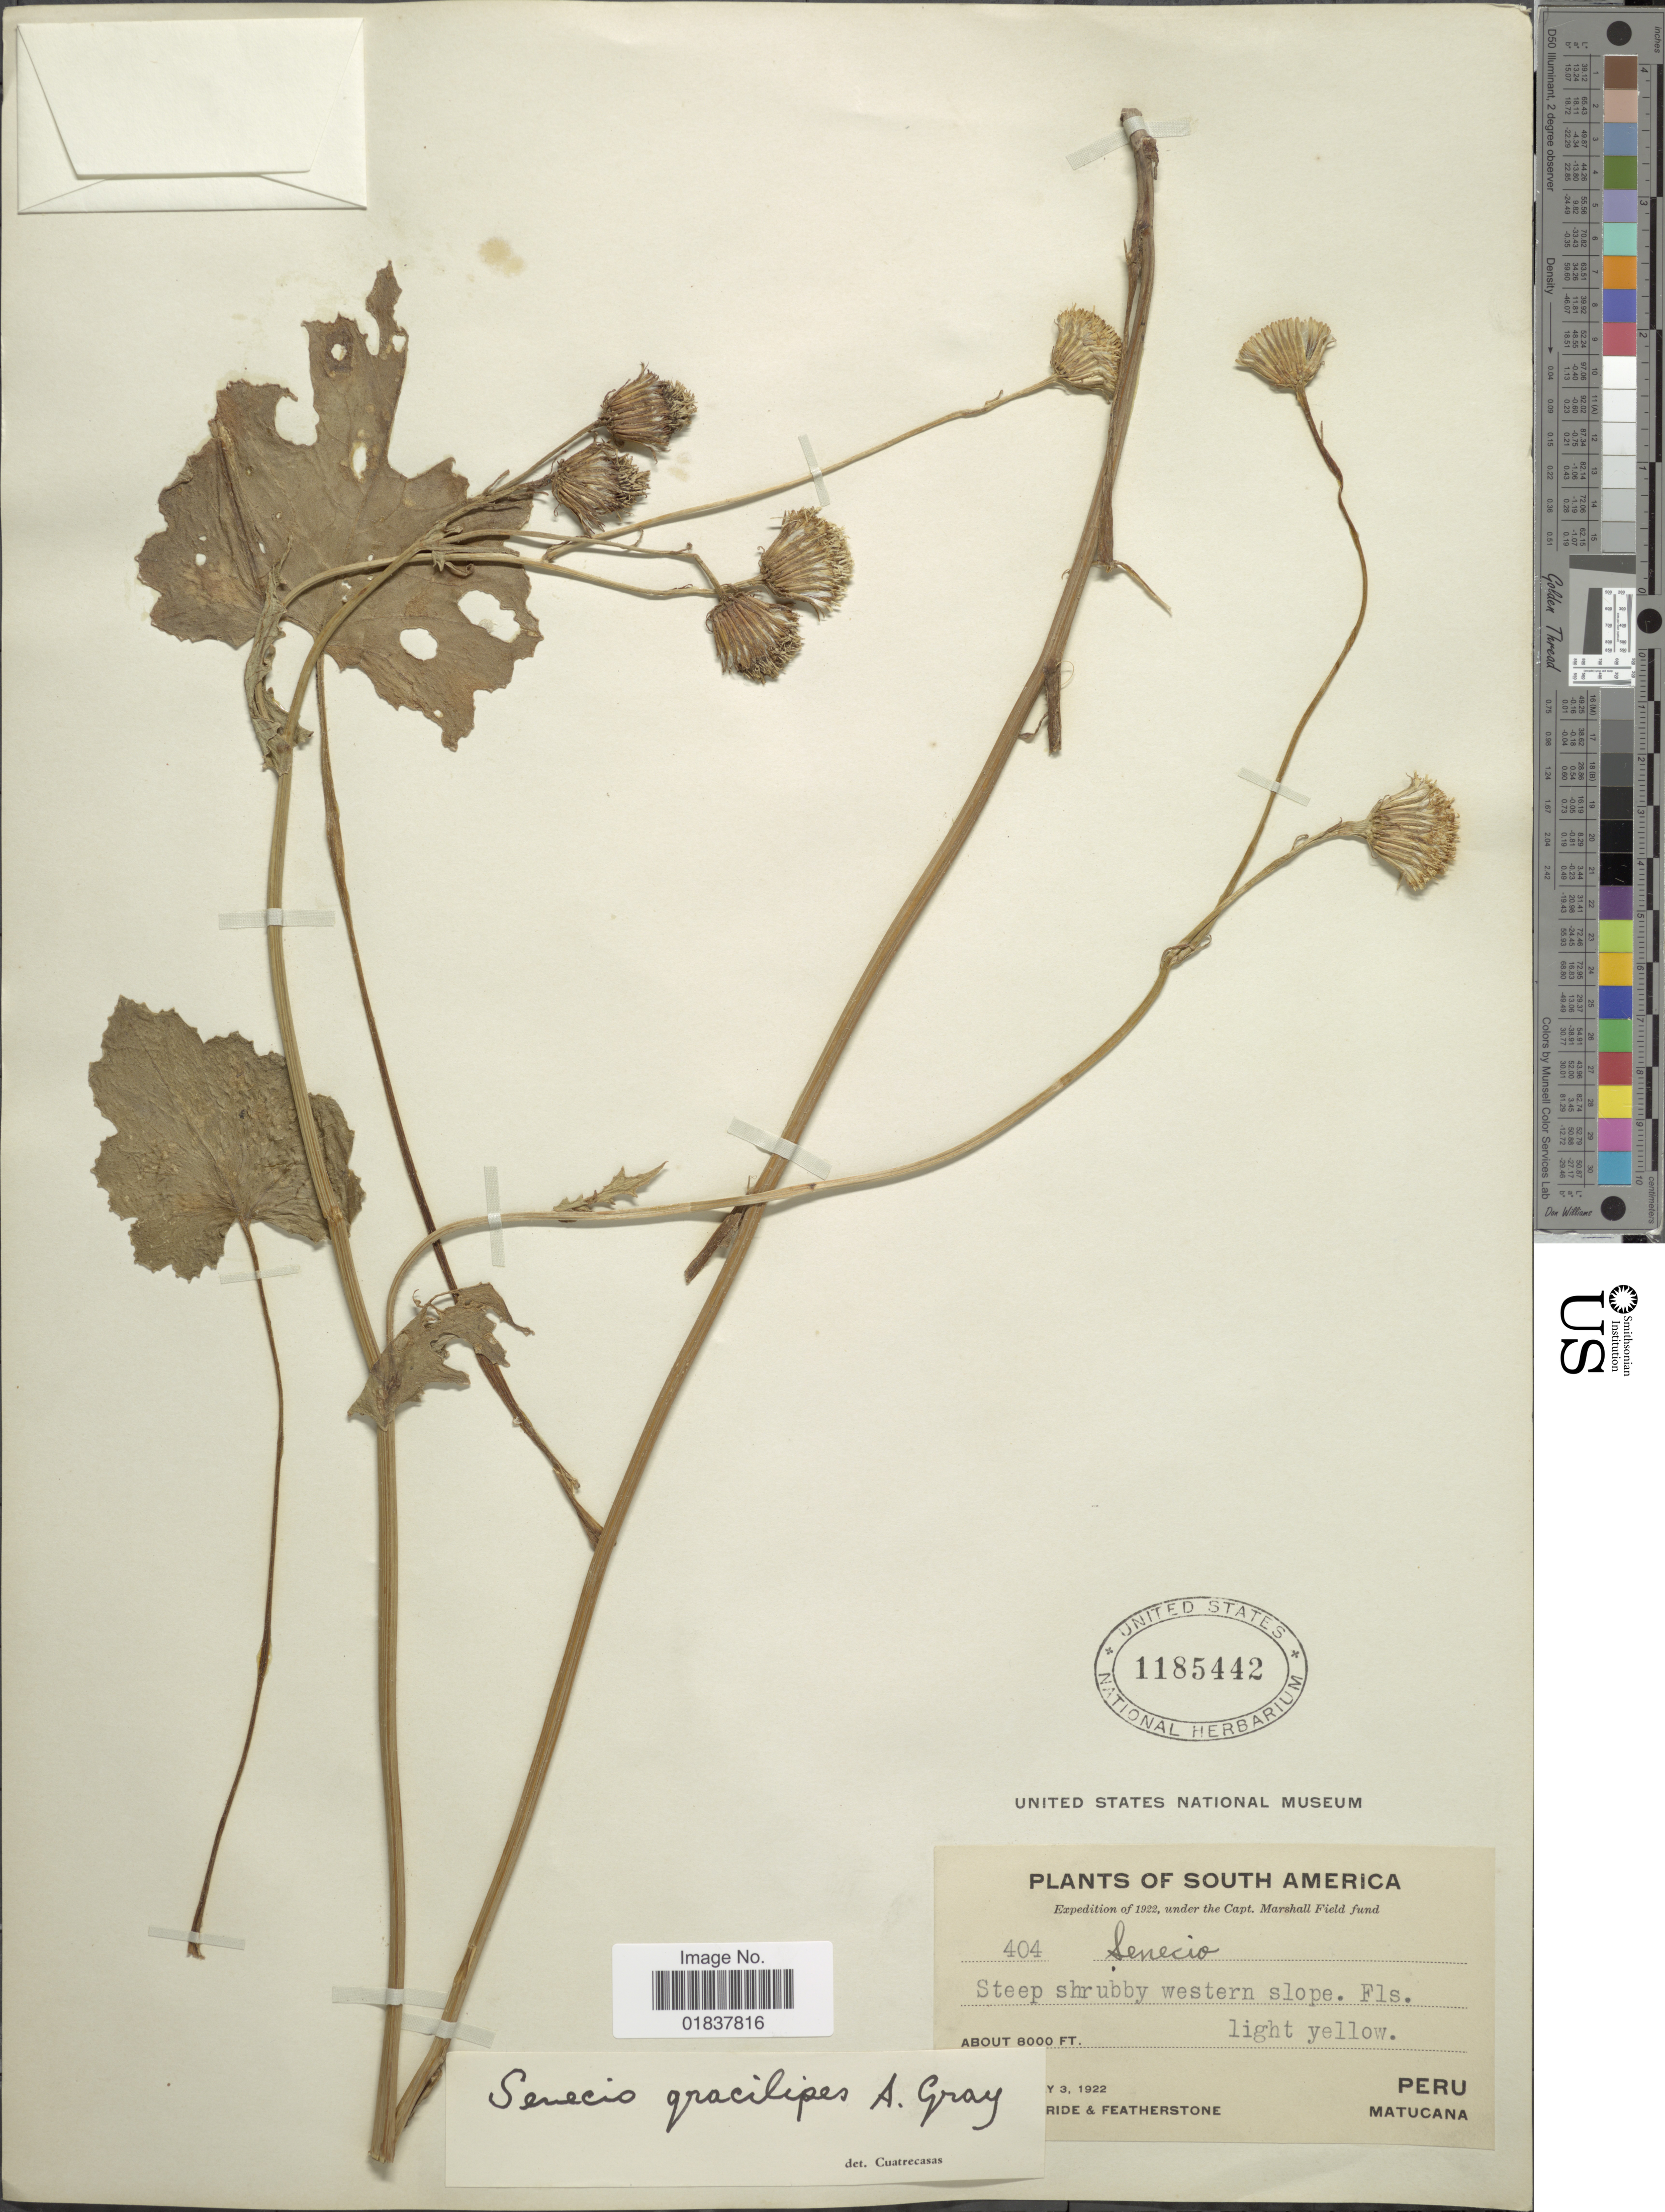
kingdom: Plantae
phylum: Tracheophyta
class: Magnoliopsida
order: Asterales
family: Asteraceae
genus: Senecio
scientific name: Senecio gracilipes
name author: A. Gray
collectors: Macbride, -- & -. Featherstone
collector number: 404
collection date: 1922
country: Peru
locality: South America, Matucana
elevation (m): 2438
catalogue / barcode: US 1185442